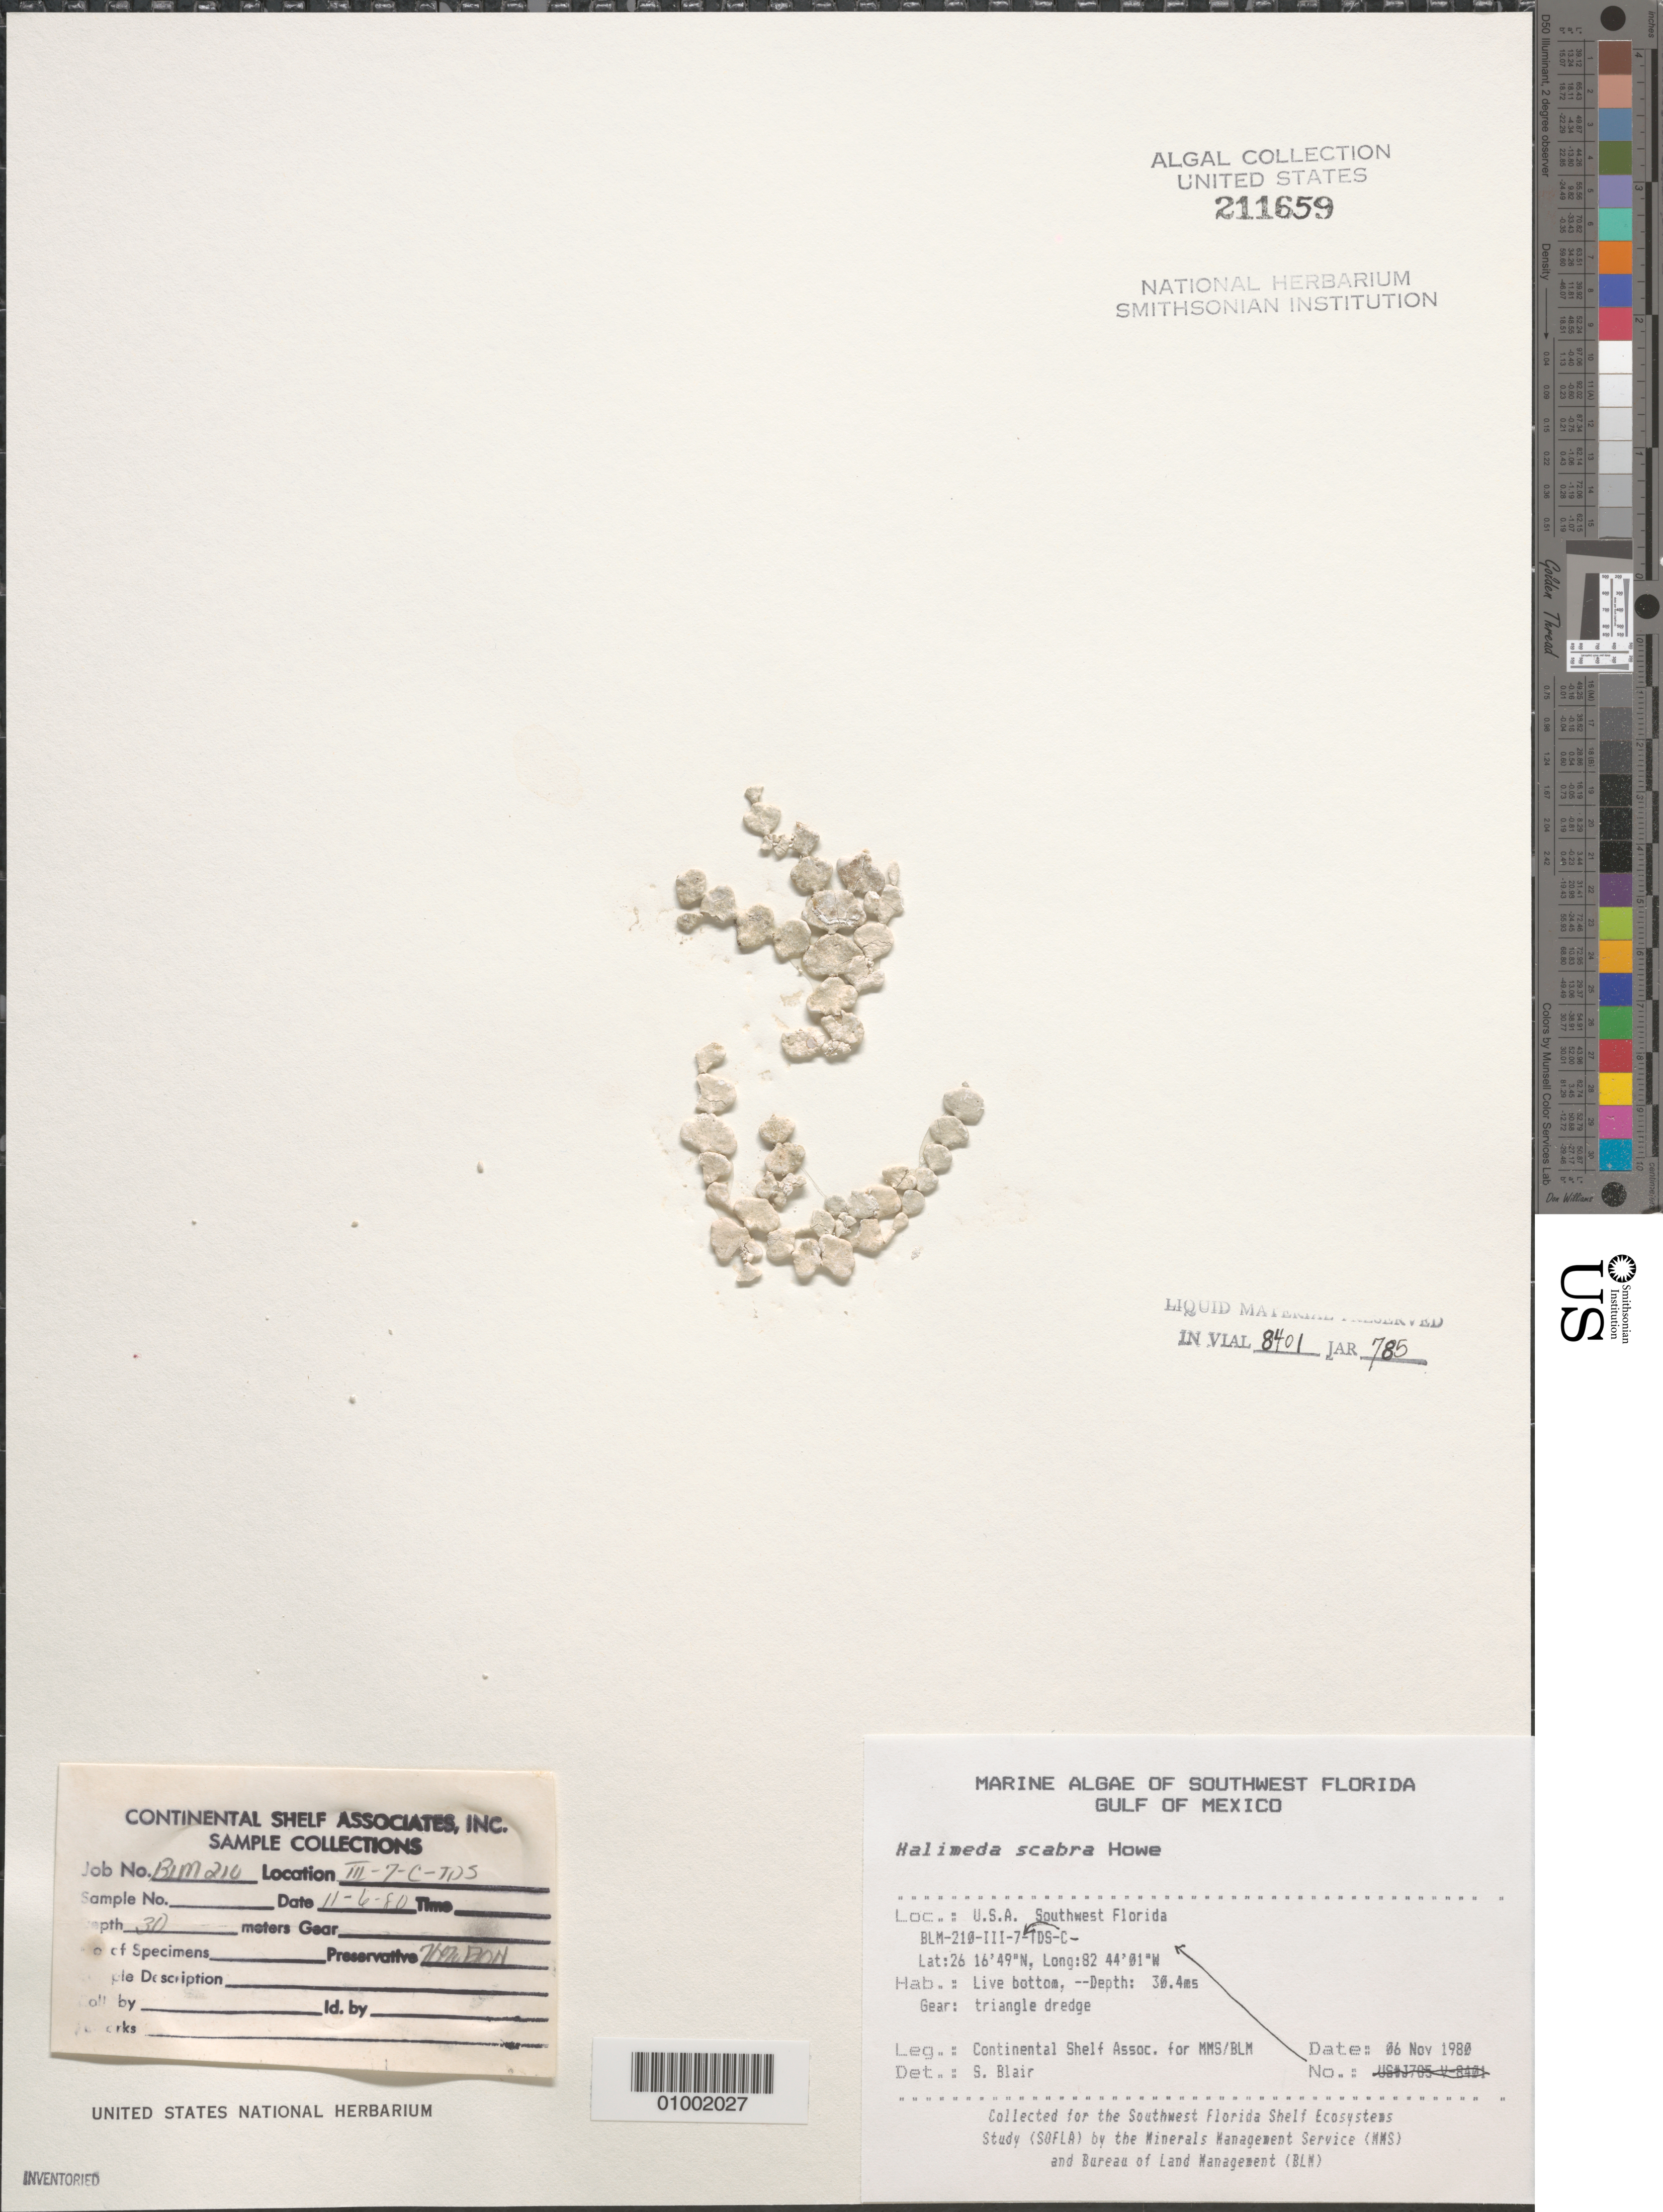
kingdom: Plantae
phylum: Chlorophyta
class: Ulvophyceae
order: Bryopsidales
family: Halimedaceae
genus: Halimeda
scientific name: Halimeda scabra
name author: M. Howe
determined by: Blair, S. M.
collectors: Continental Shelf Associates for the MMS/BLM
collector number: BLM-210-III-7-C-TDS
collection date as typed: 06 Nov 1980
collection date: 1980-11-06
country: United States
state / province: Florida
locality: Gulf of Mexico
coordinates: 26 16'49"N, 82 44'01"W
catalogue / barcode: US 211659